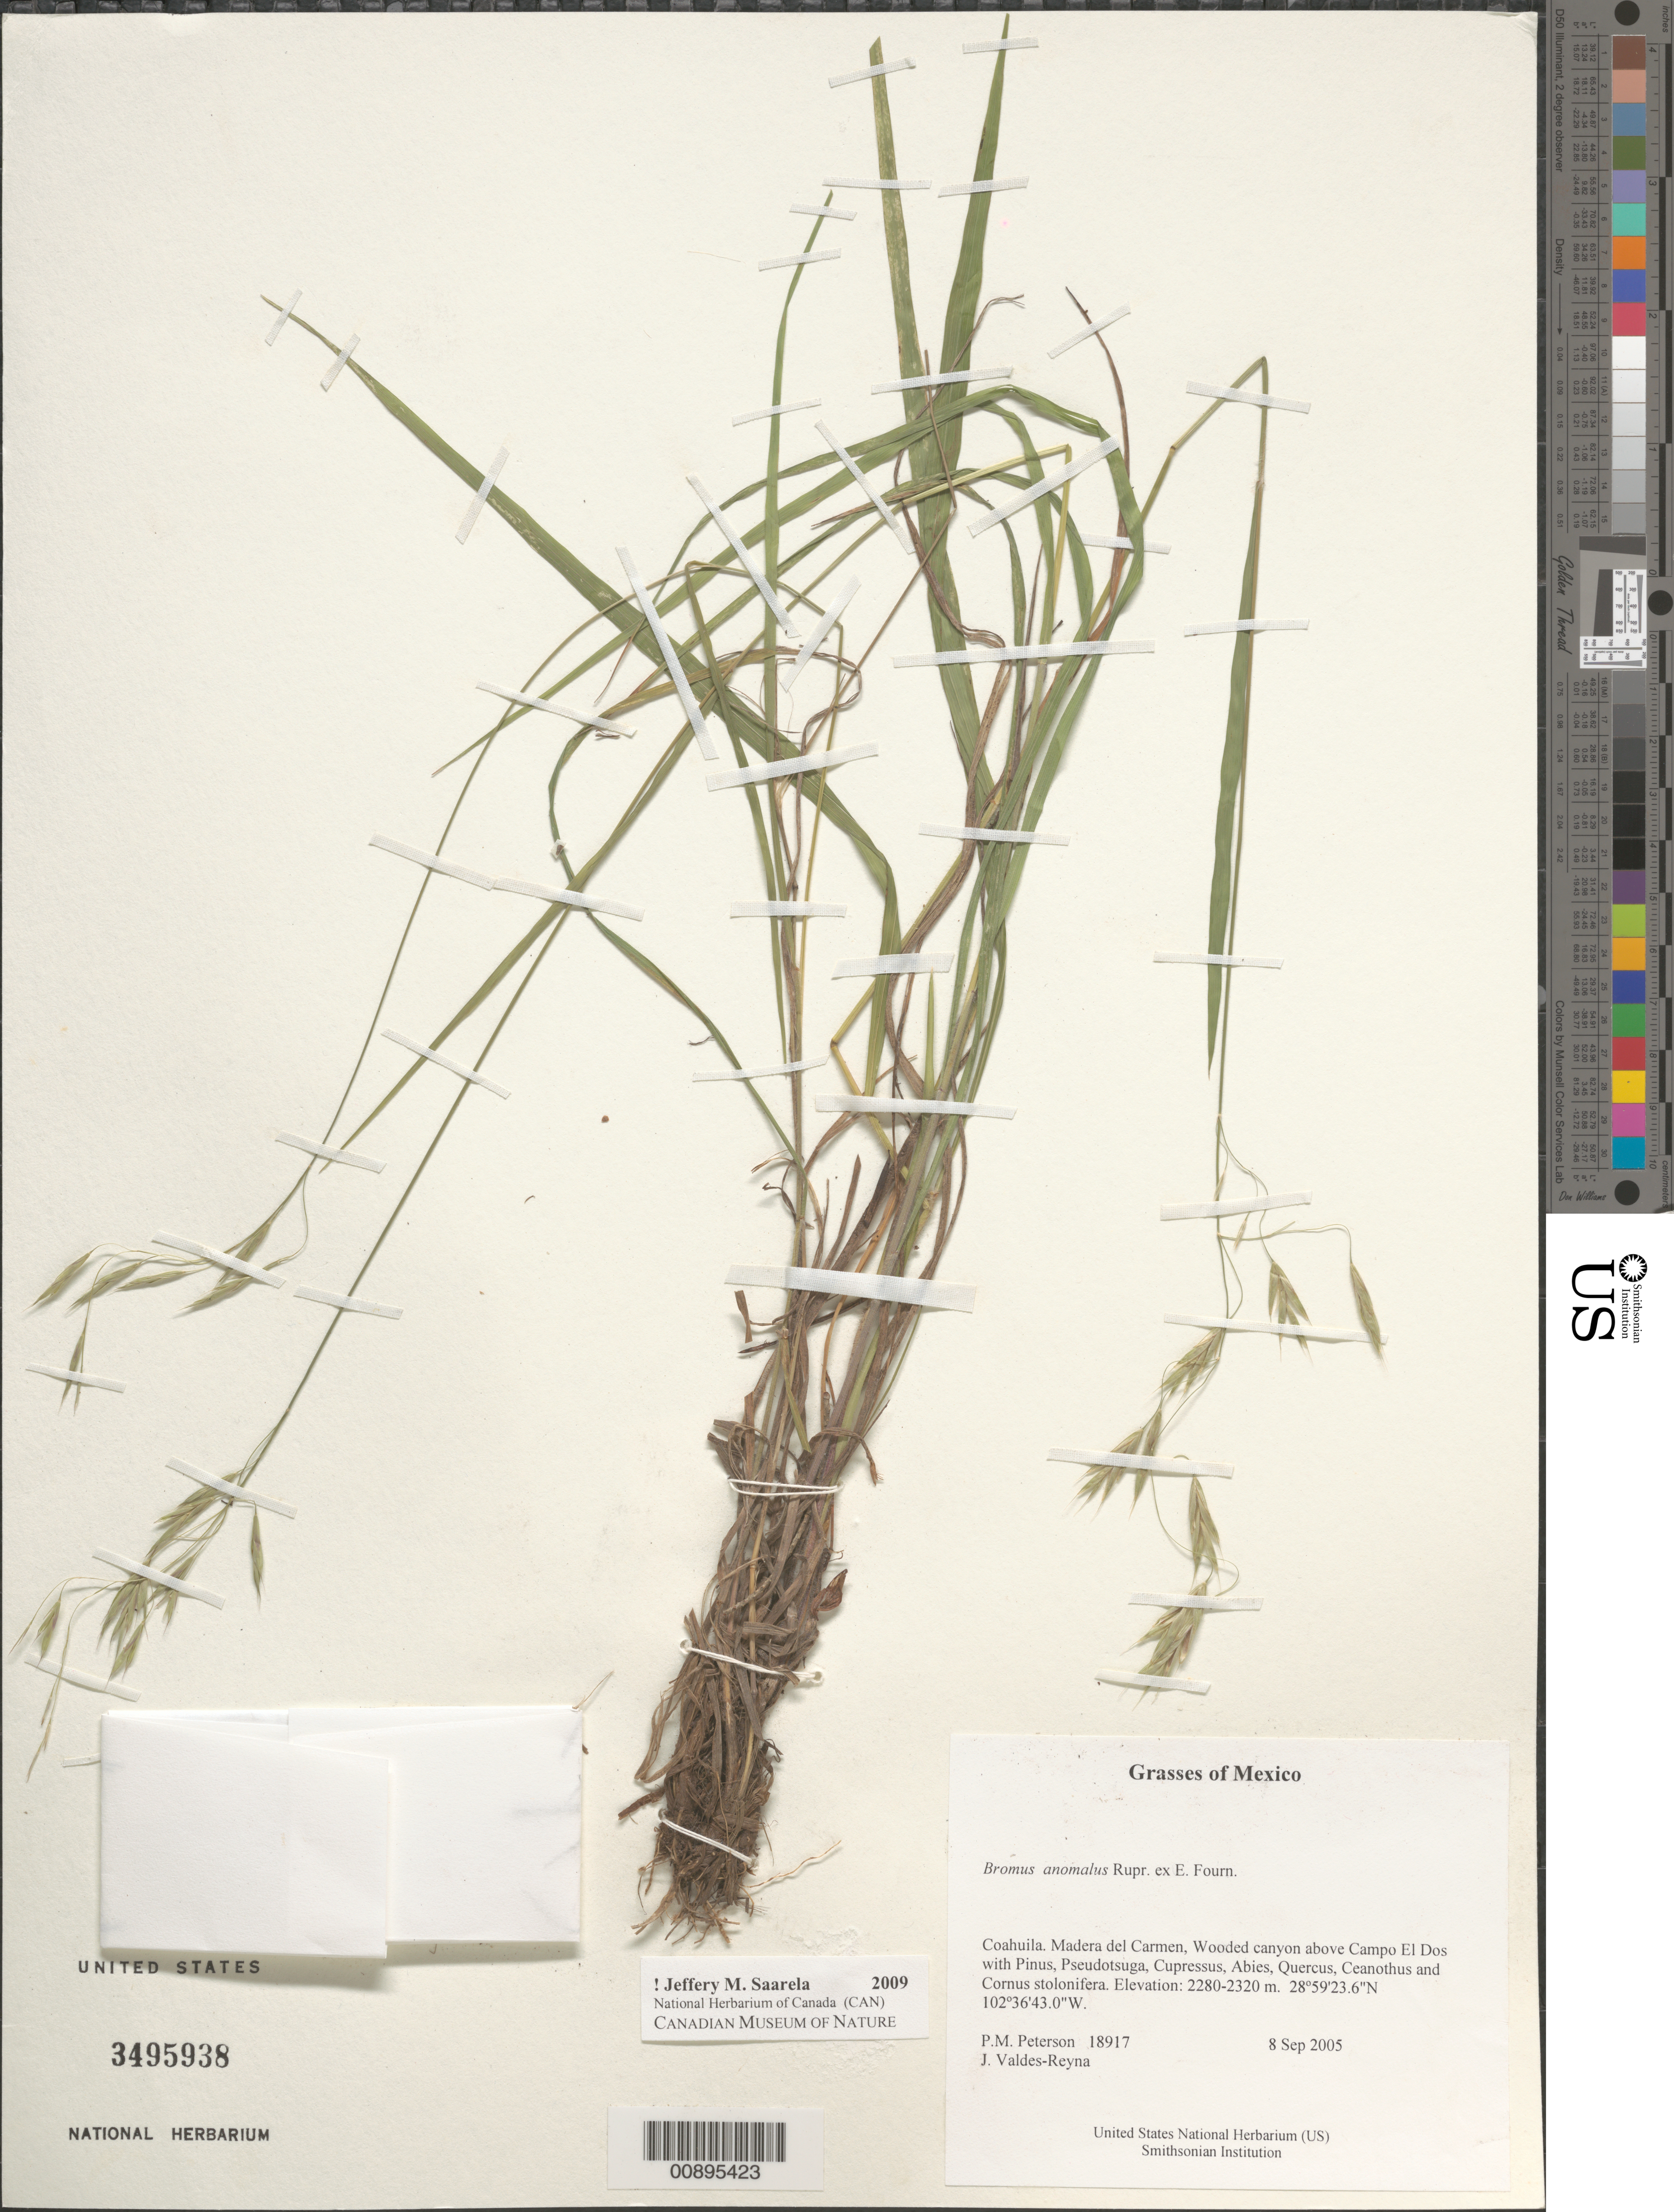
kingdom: Plantae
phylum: Tracheophyta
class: Liliopsida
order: Poales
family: Poaceae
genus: Bromus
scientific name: Bromus anomalus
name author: Rupr. ex E. Fourn.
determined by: Saarela, J. M., (CAN), Canadian Museum of Nature (CANADA)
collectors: P. M. Peterson & J. Valdés-Reyna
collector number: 18917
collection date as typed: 08 Sep 2005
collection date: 2005-09-08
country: Mexico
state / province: Coahuila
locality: Madera del Carmen, Wooded canyon above Campo El Dos with Pinus, Pseudotsuga, Cupressus, Abies, Quercus, Ceanothus and Cornus stolonifera.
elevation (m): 2280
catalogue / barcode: US 3495938